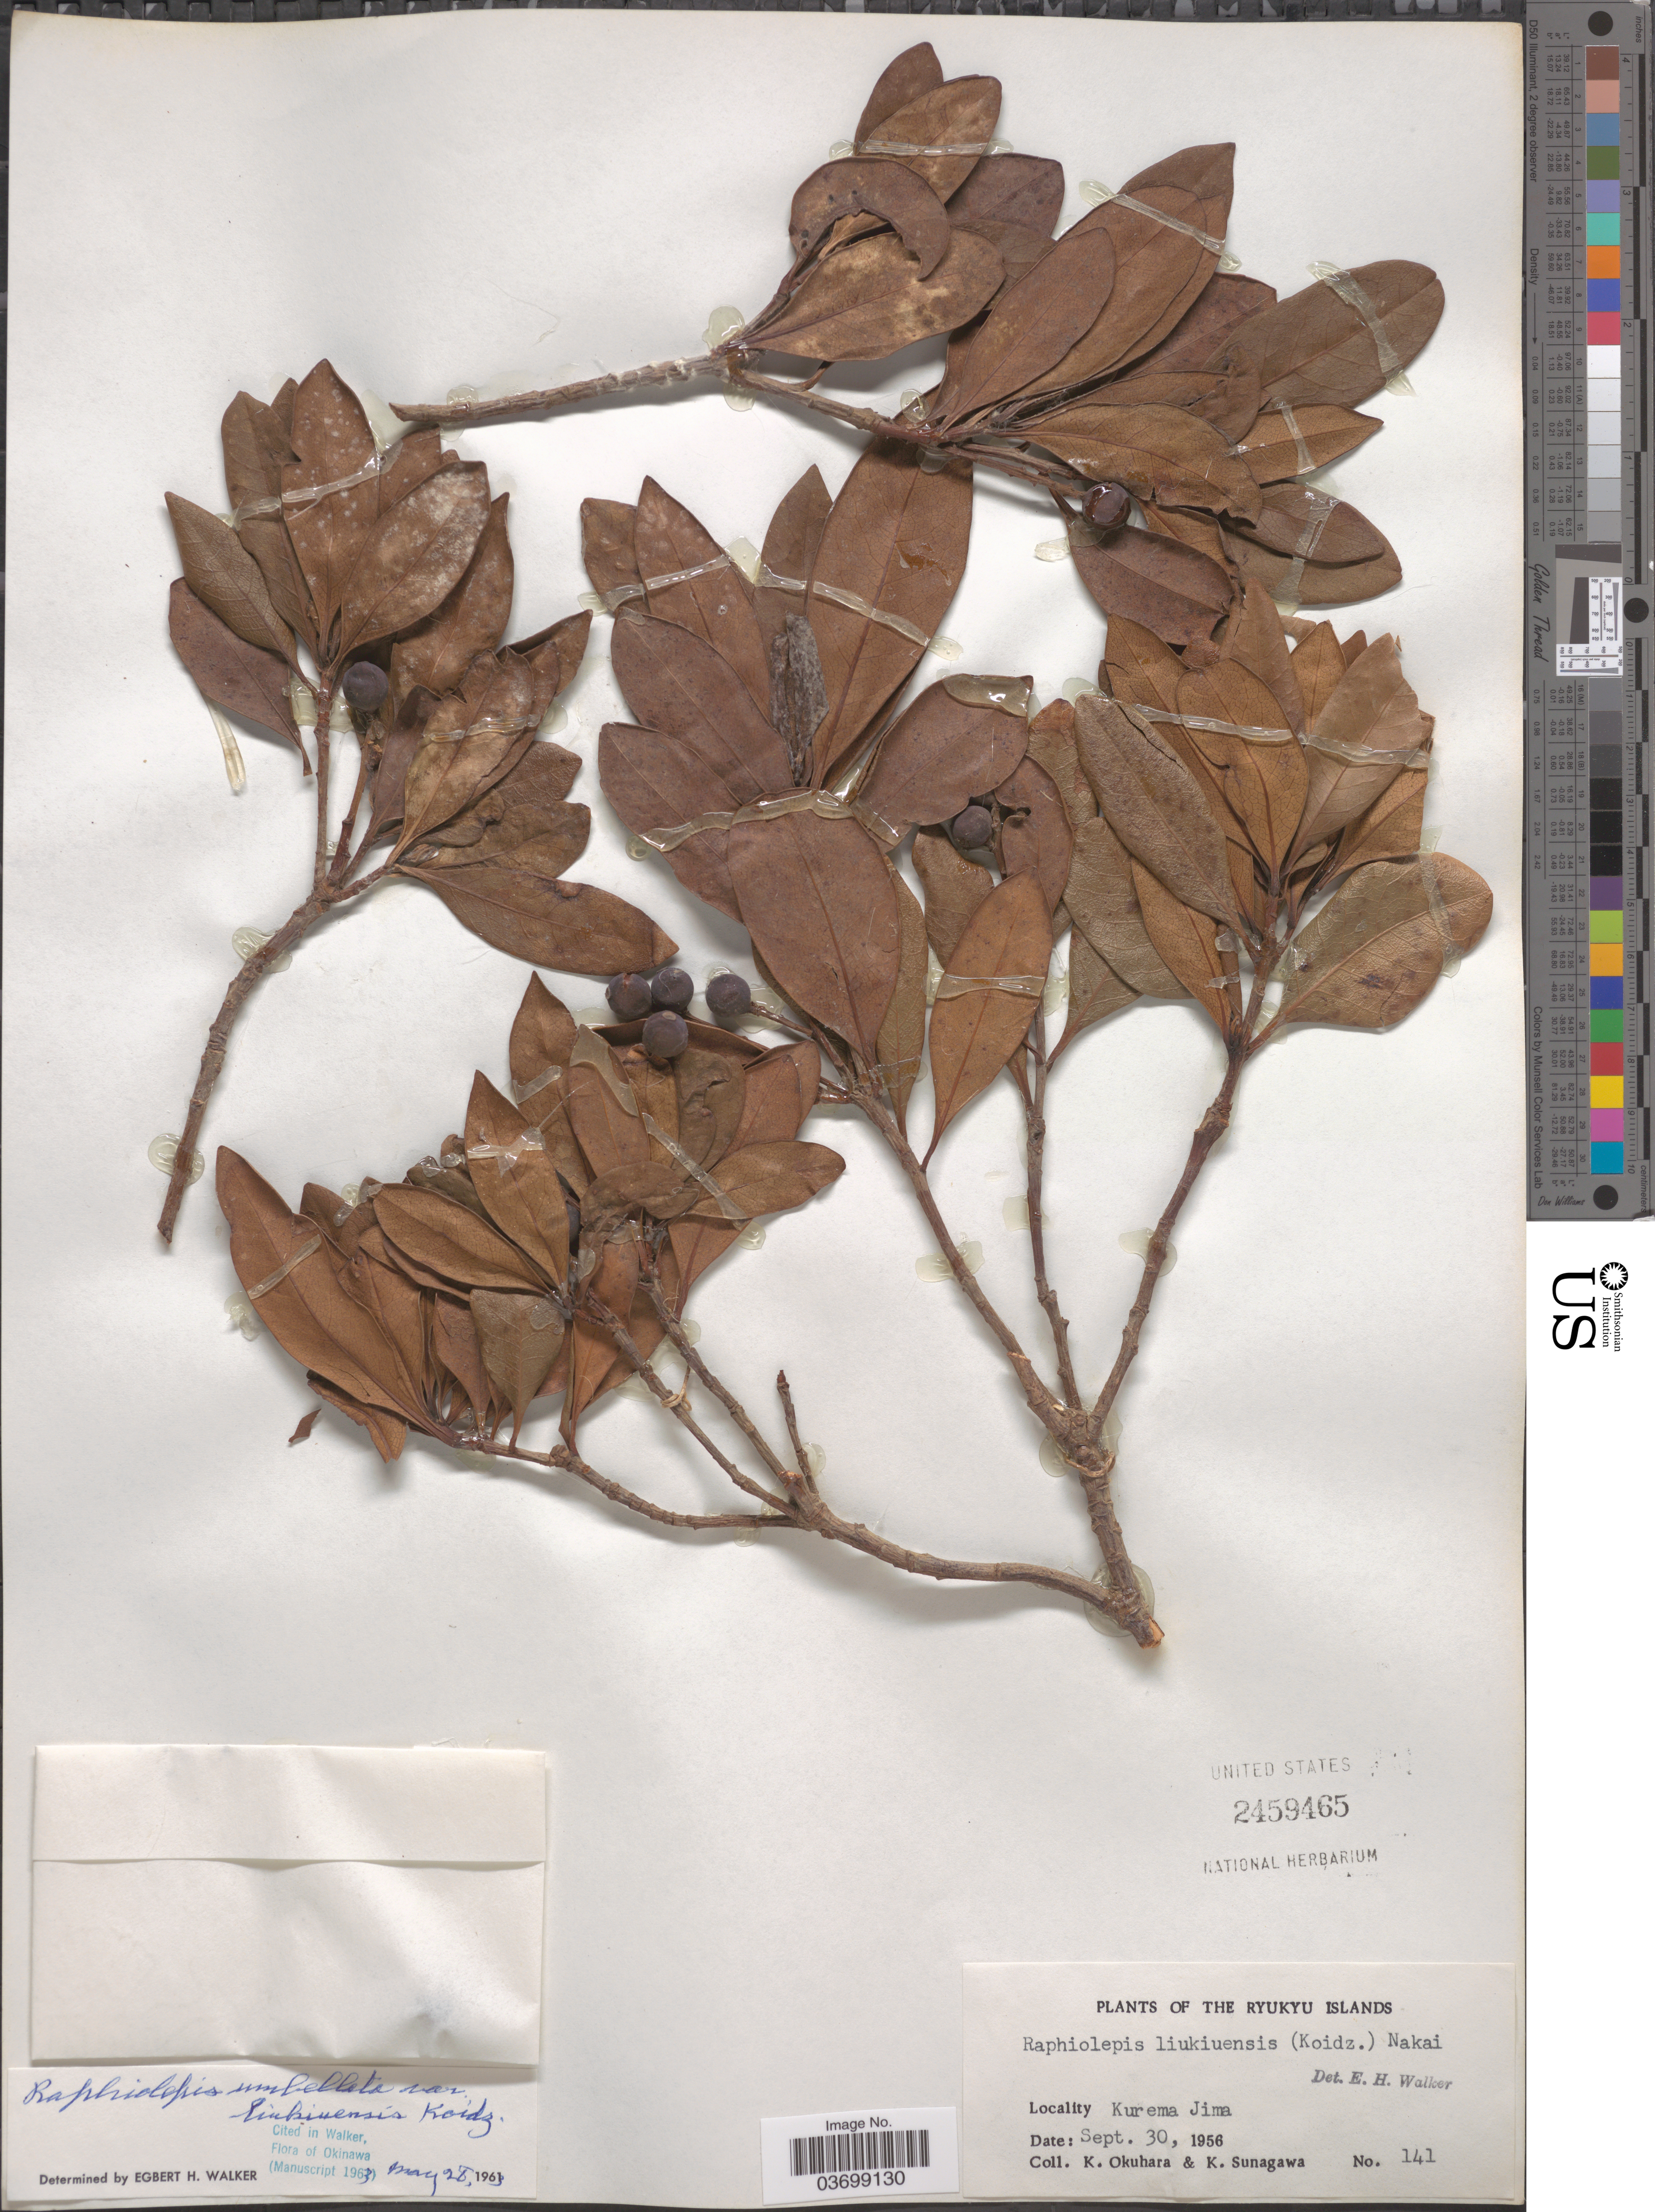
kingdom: Plantae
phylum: Tracheophyta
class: Magnoliopsida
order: Rosales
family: Rosaceae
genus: Rhaphiolepis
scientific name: Rhaphiolepis umbellata var. liukiuensis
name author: Koidz.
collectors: K. Okuhara & K. Sunagawa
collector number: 141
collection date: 1956-09-30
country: Japan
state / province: Okinawa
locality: The Ryukyu Islands. Kurema Jima.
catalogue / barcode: US 2459465